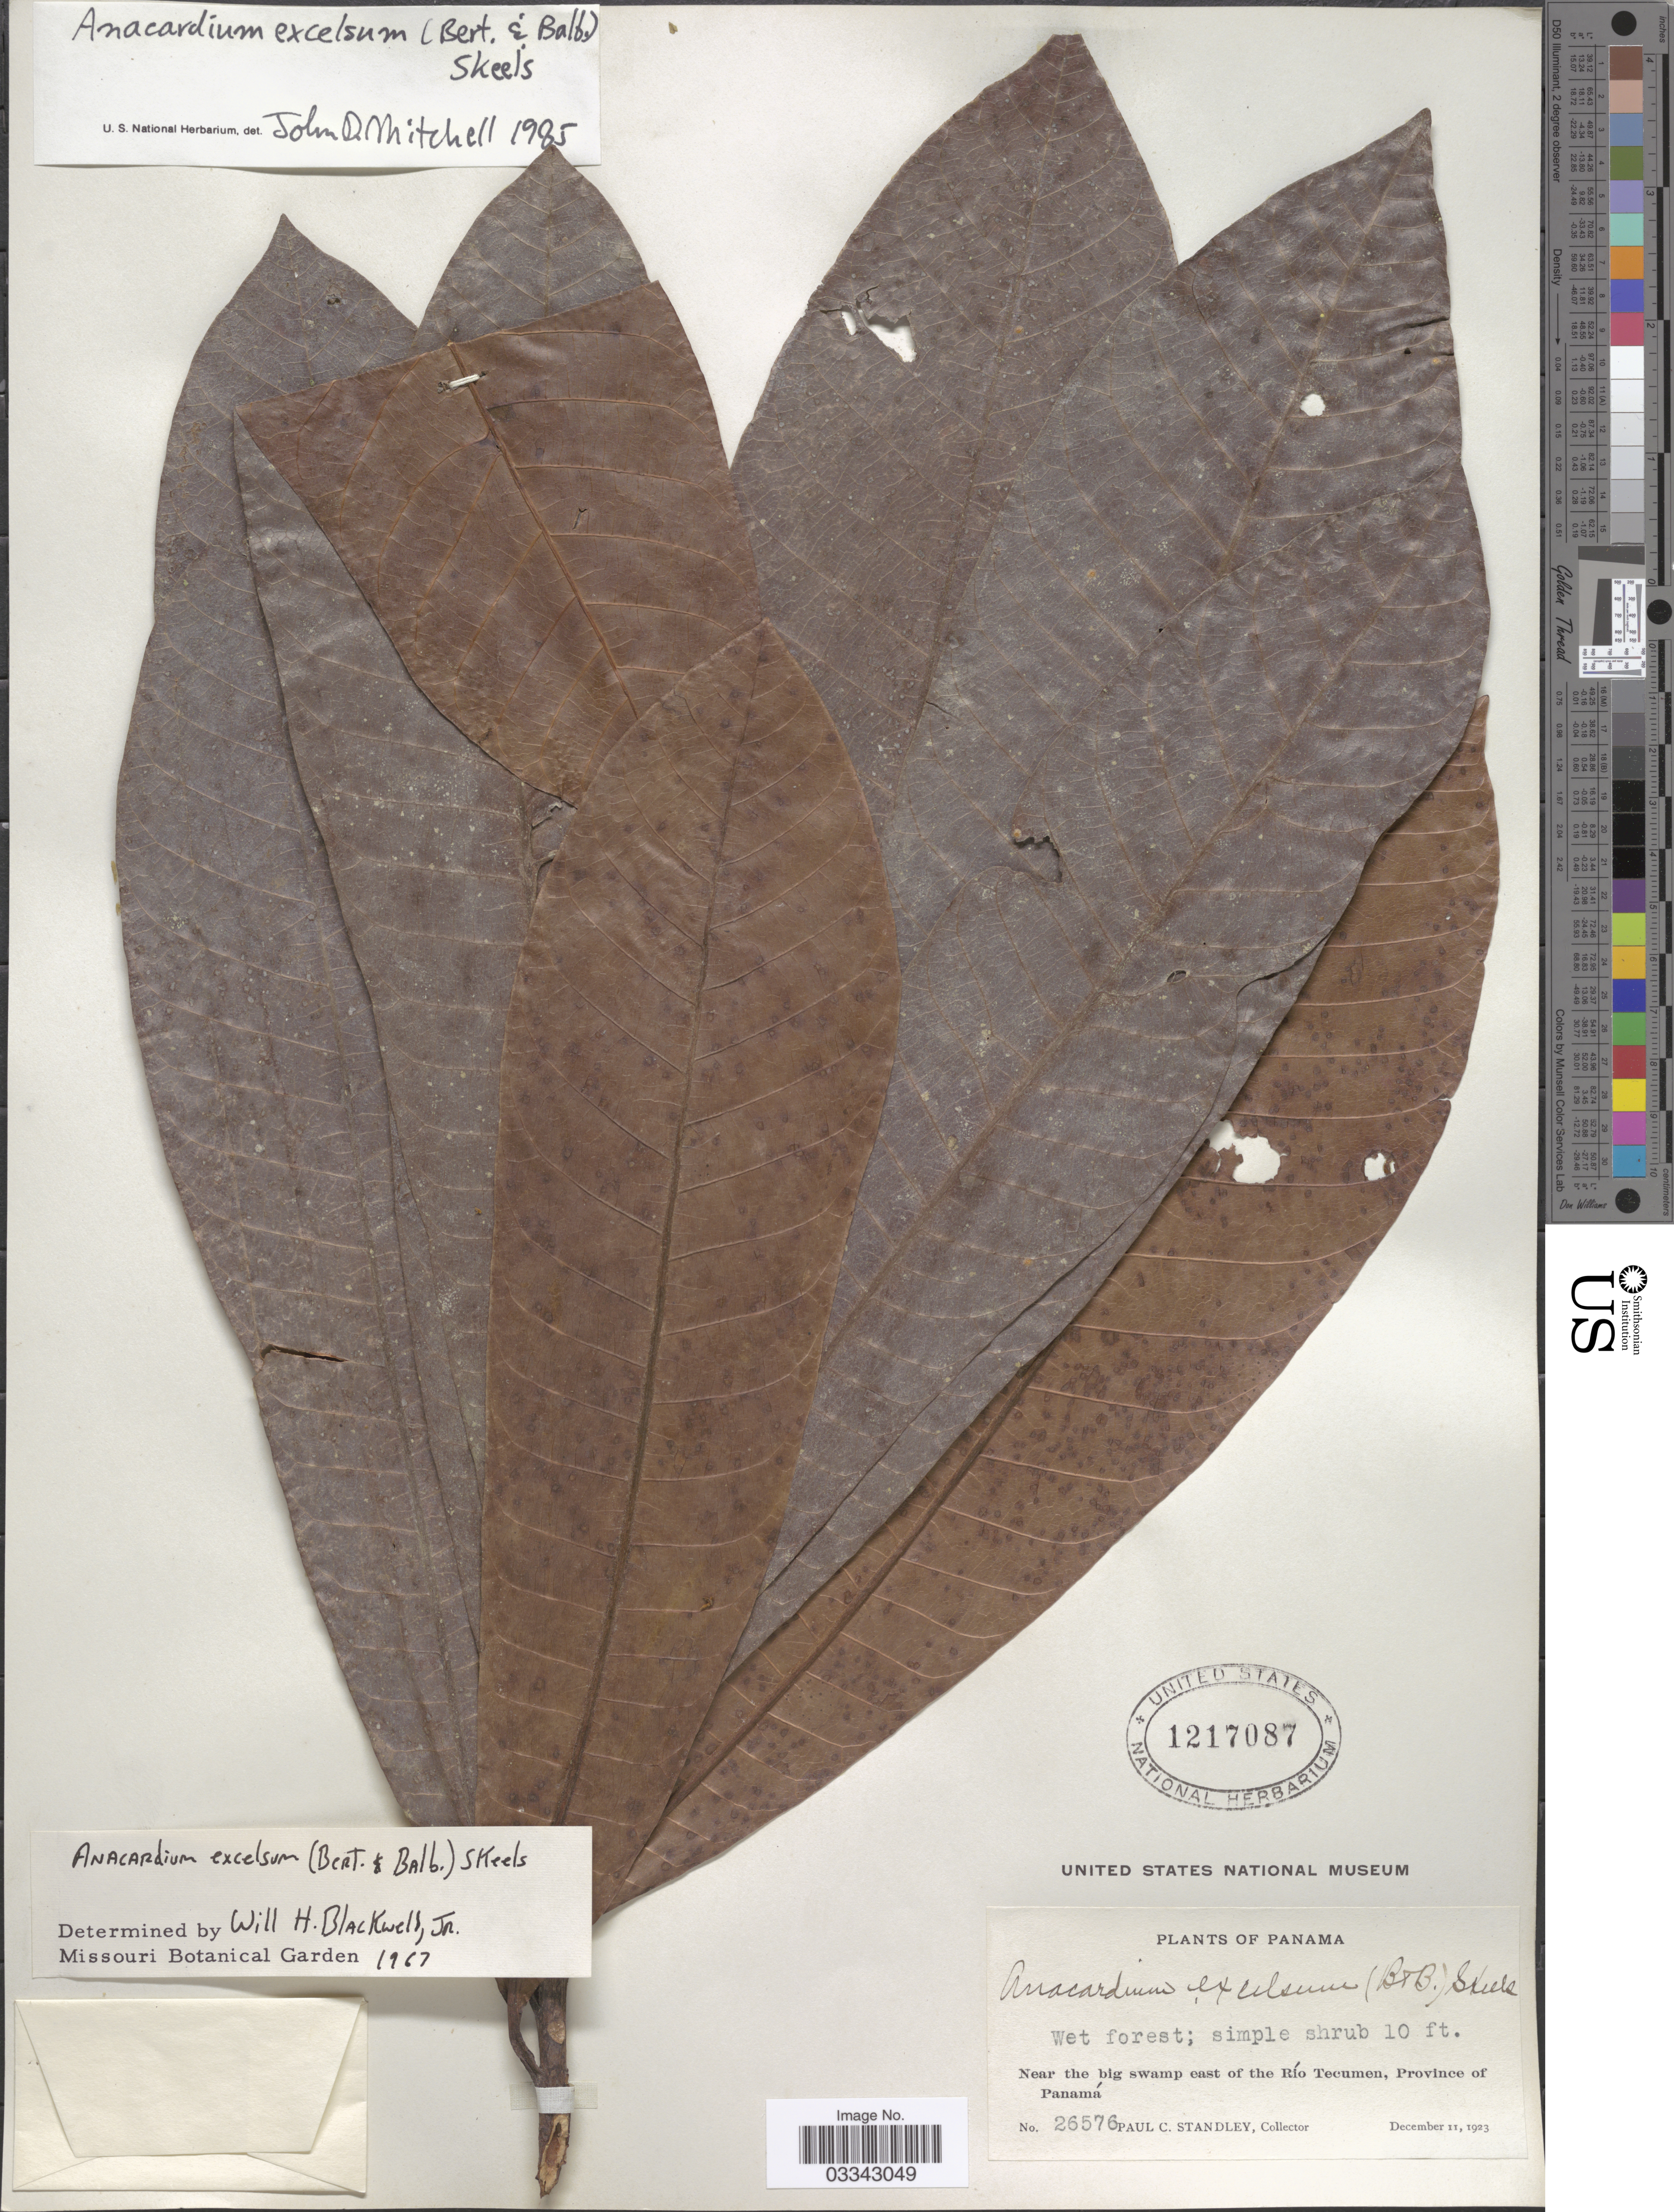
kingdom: Plantae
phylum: Tracheophyta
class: Magnoliopsida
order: Sapindales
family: Anacardiaceae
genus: Anacardium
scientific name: Anacardium excelsum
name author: (Kunth) Skeels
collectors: P. C. Standley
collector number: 26576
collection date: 1923-12-11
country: Panama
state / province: Panamá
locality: Near the big swamp east of the Río Tecumen.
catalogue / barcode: US 1217087